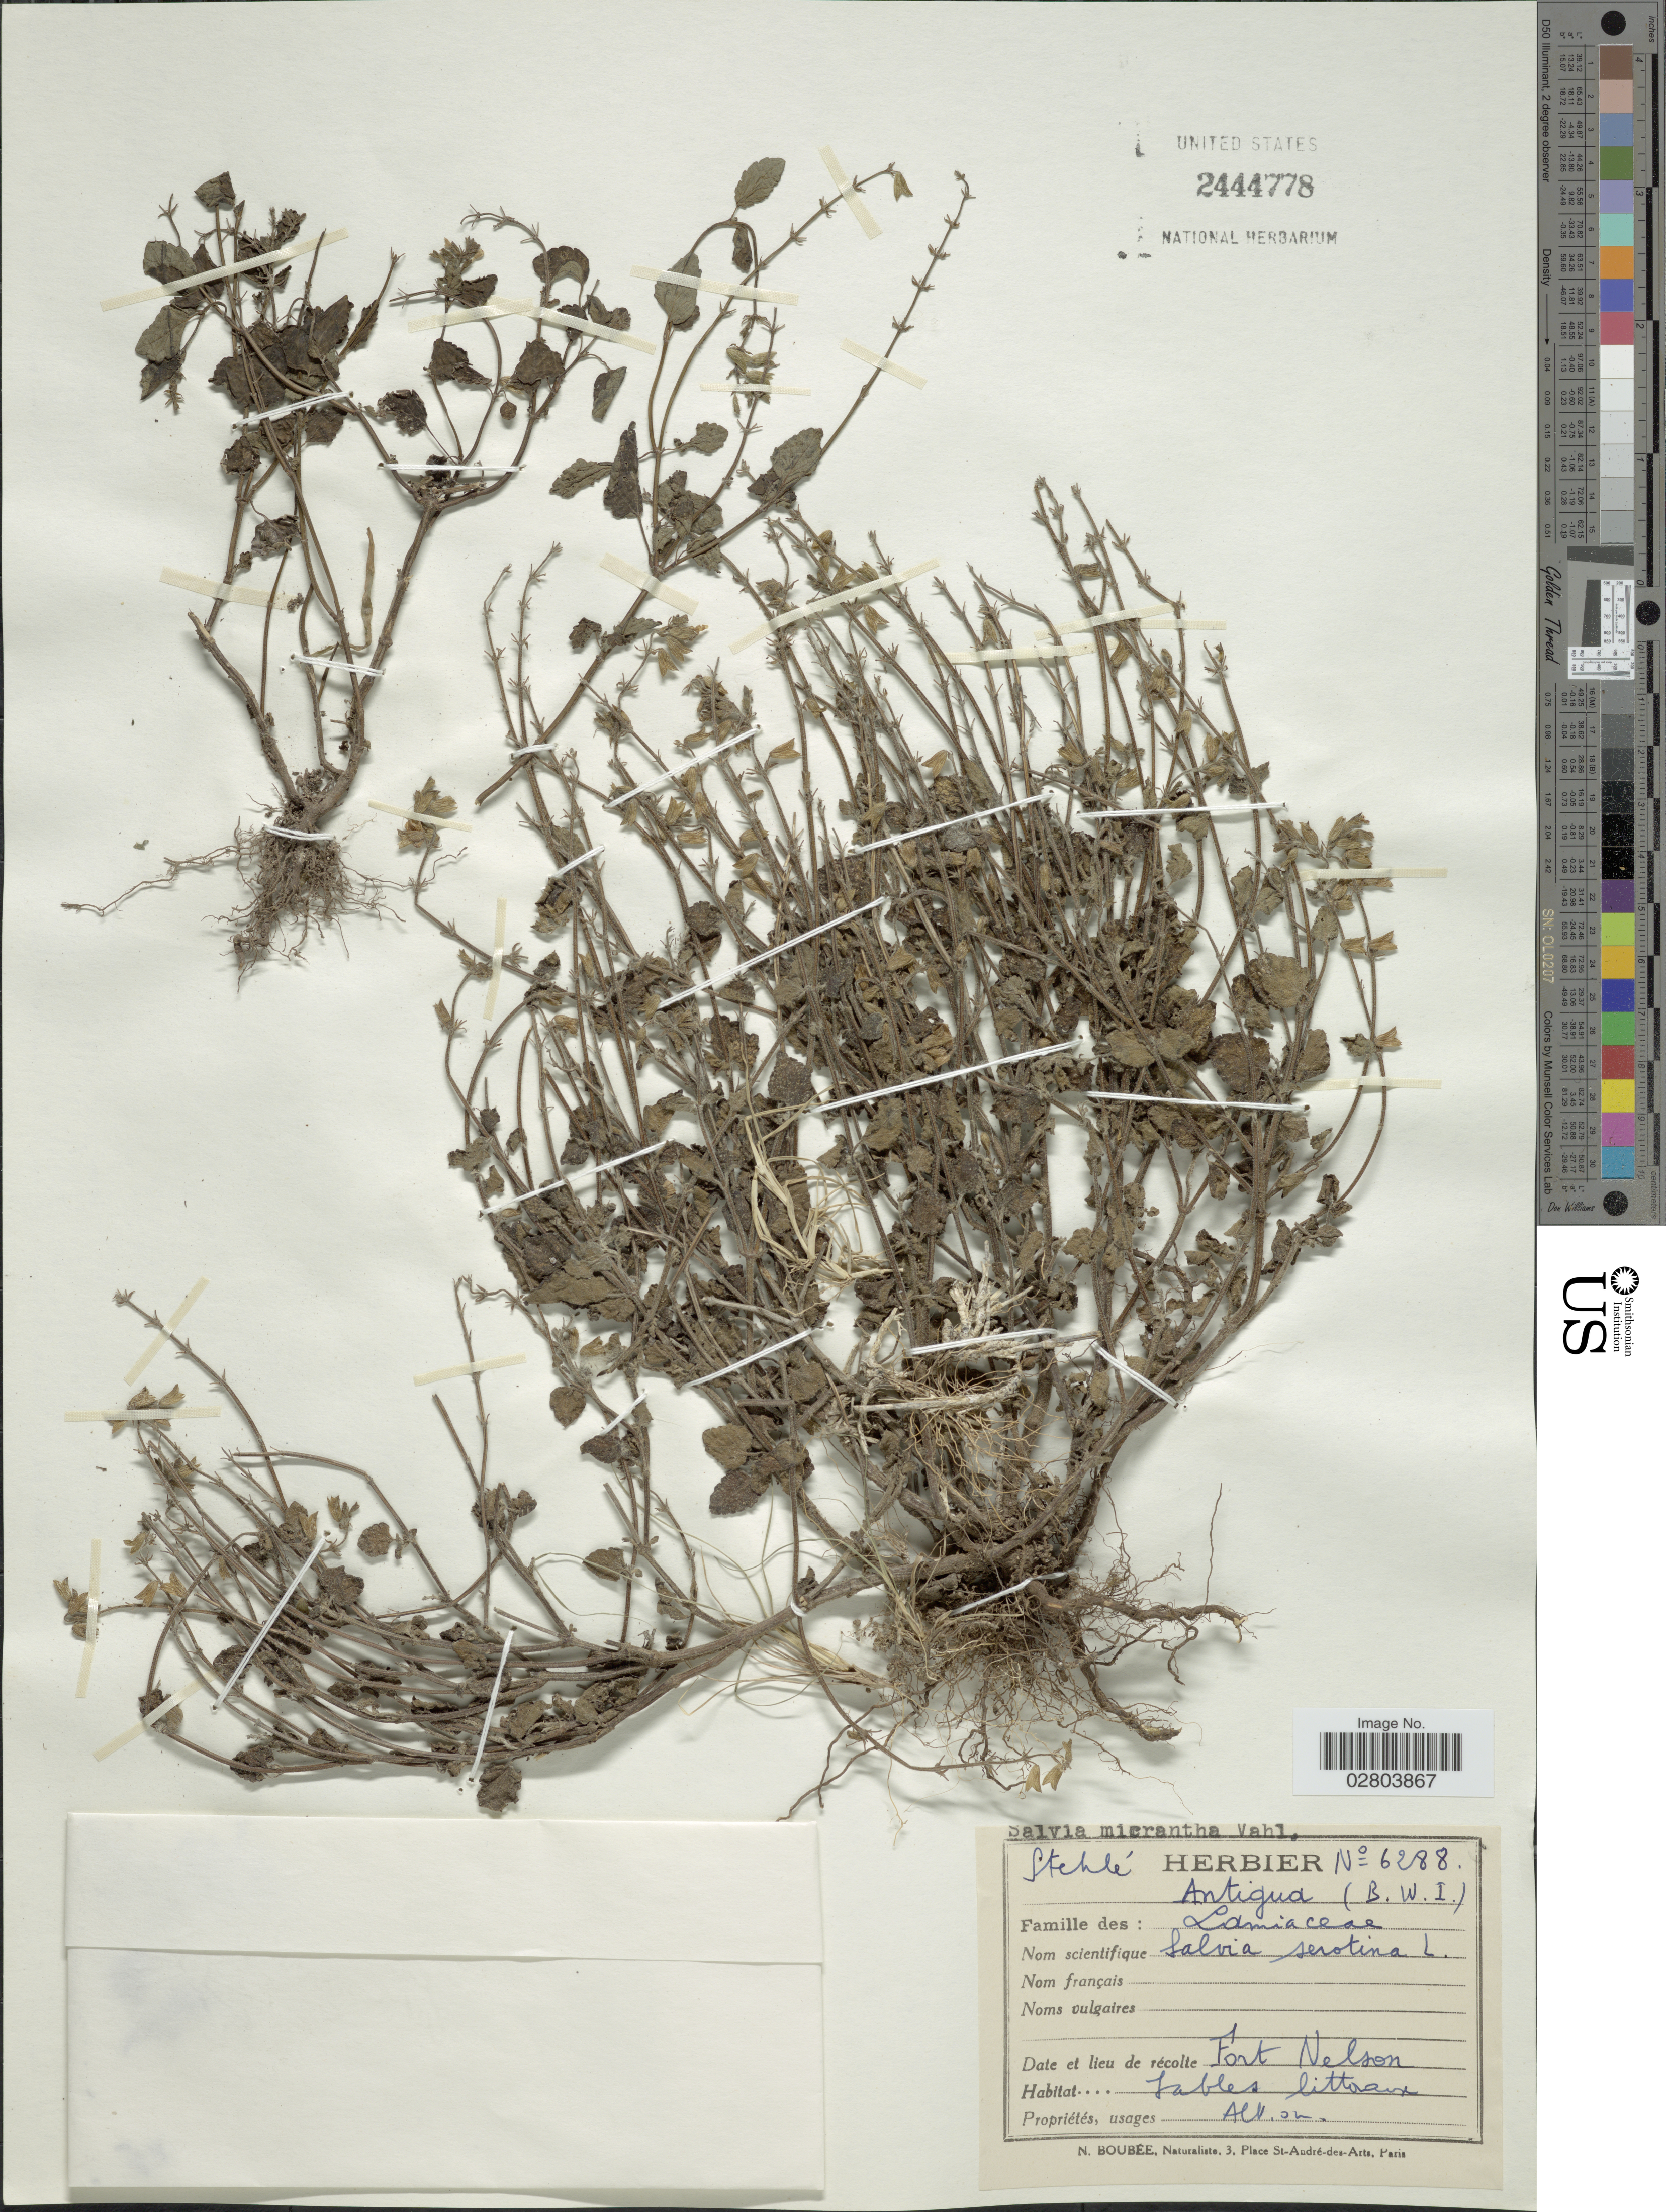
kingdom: Plantae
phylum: Tracheophyta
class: Magnoliopsida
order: Lamiales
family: Lamiaceae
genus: Salvia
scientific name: Salvia micrantha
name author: Vahl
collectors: -- Stehlé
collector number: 6288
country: Antigua and Barbuda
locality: Antigua (B. W. I.) Fort Nelson.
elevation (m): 0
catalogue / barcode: US 2444778